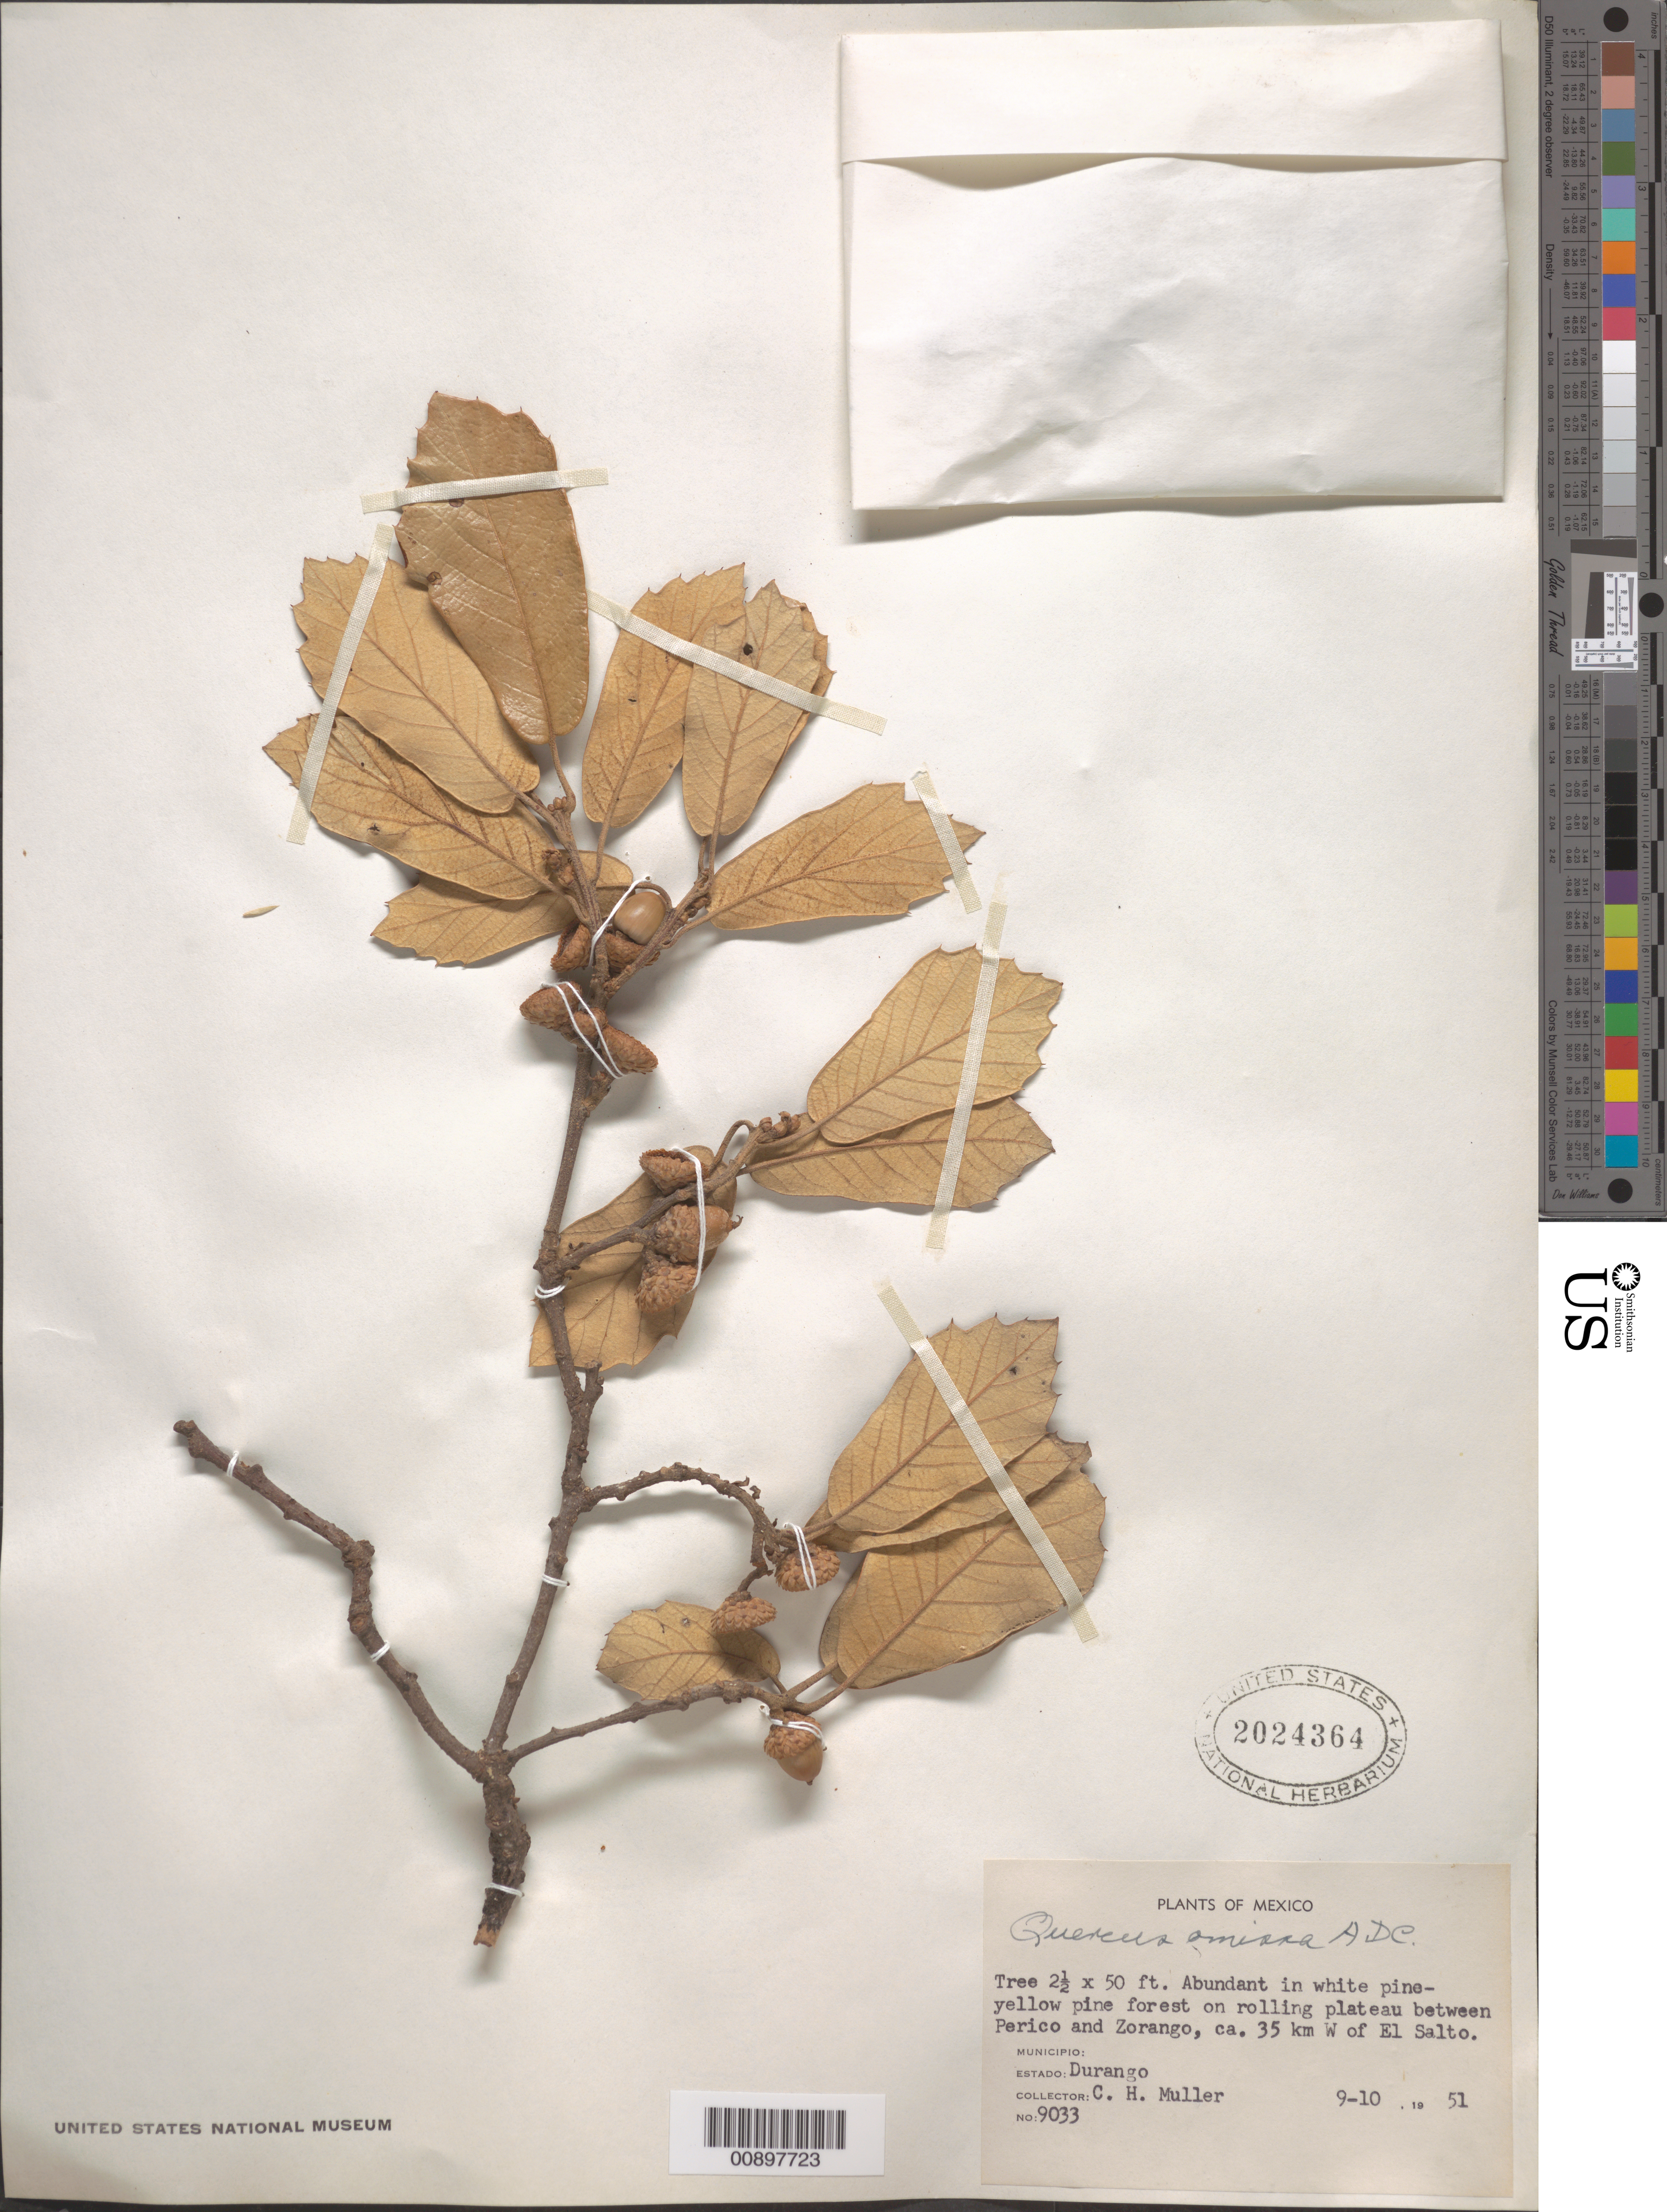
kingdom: Plantae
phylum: Tracheophyta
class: Magnoliopsida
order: Fagales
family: Fagaceae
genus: Quercus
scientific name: Quercus omissa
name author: A. DC.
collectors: C. H. Muller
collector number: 99033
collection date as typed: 10 Sep 1951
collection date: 1951-09-10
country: Mexico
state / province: Durango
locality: On rolling plateau Between Perico and Zorango, ca. 35 km W of El Salto. Estado Durango.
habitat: Abundant in white pine-yellow pine forest.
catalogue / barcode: US 2024364